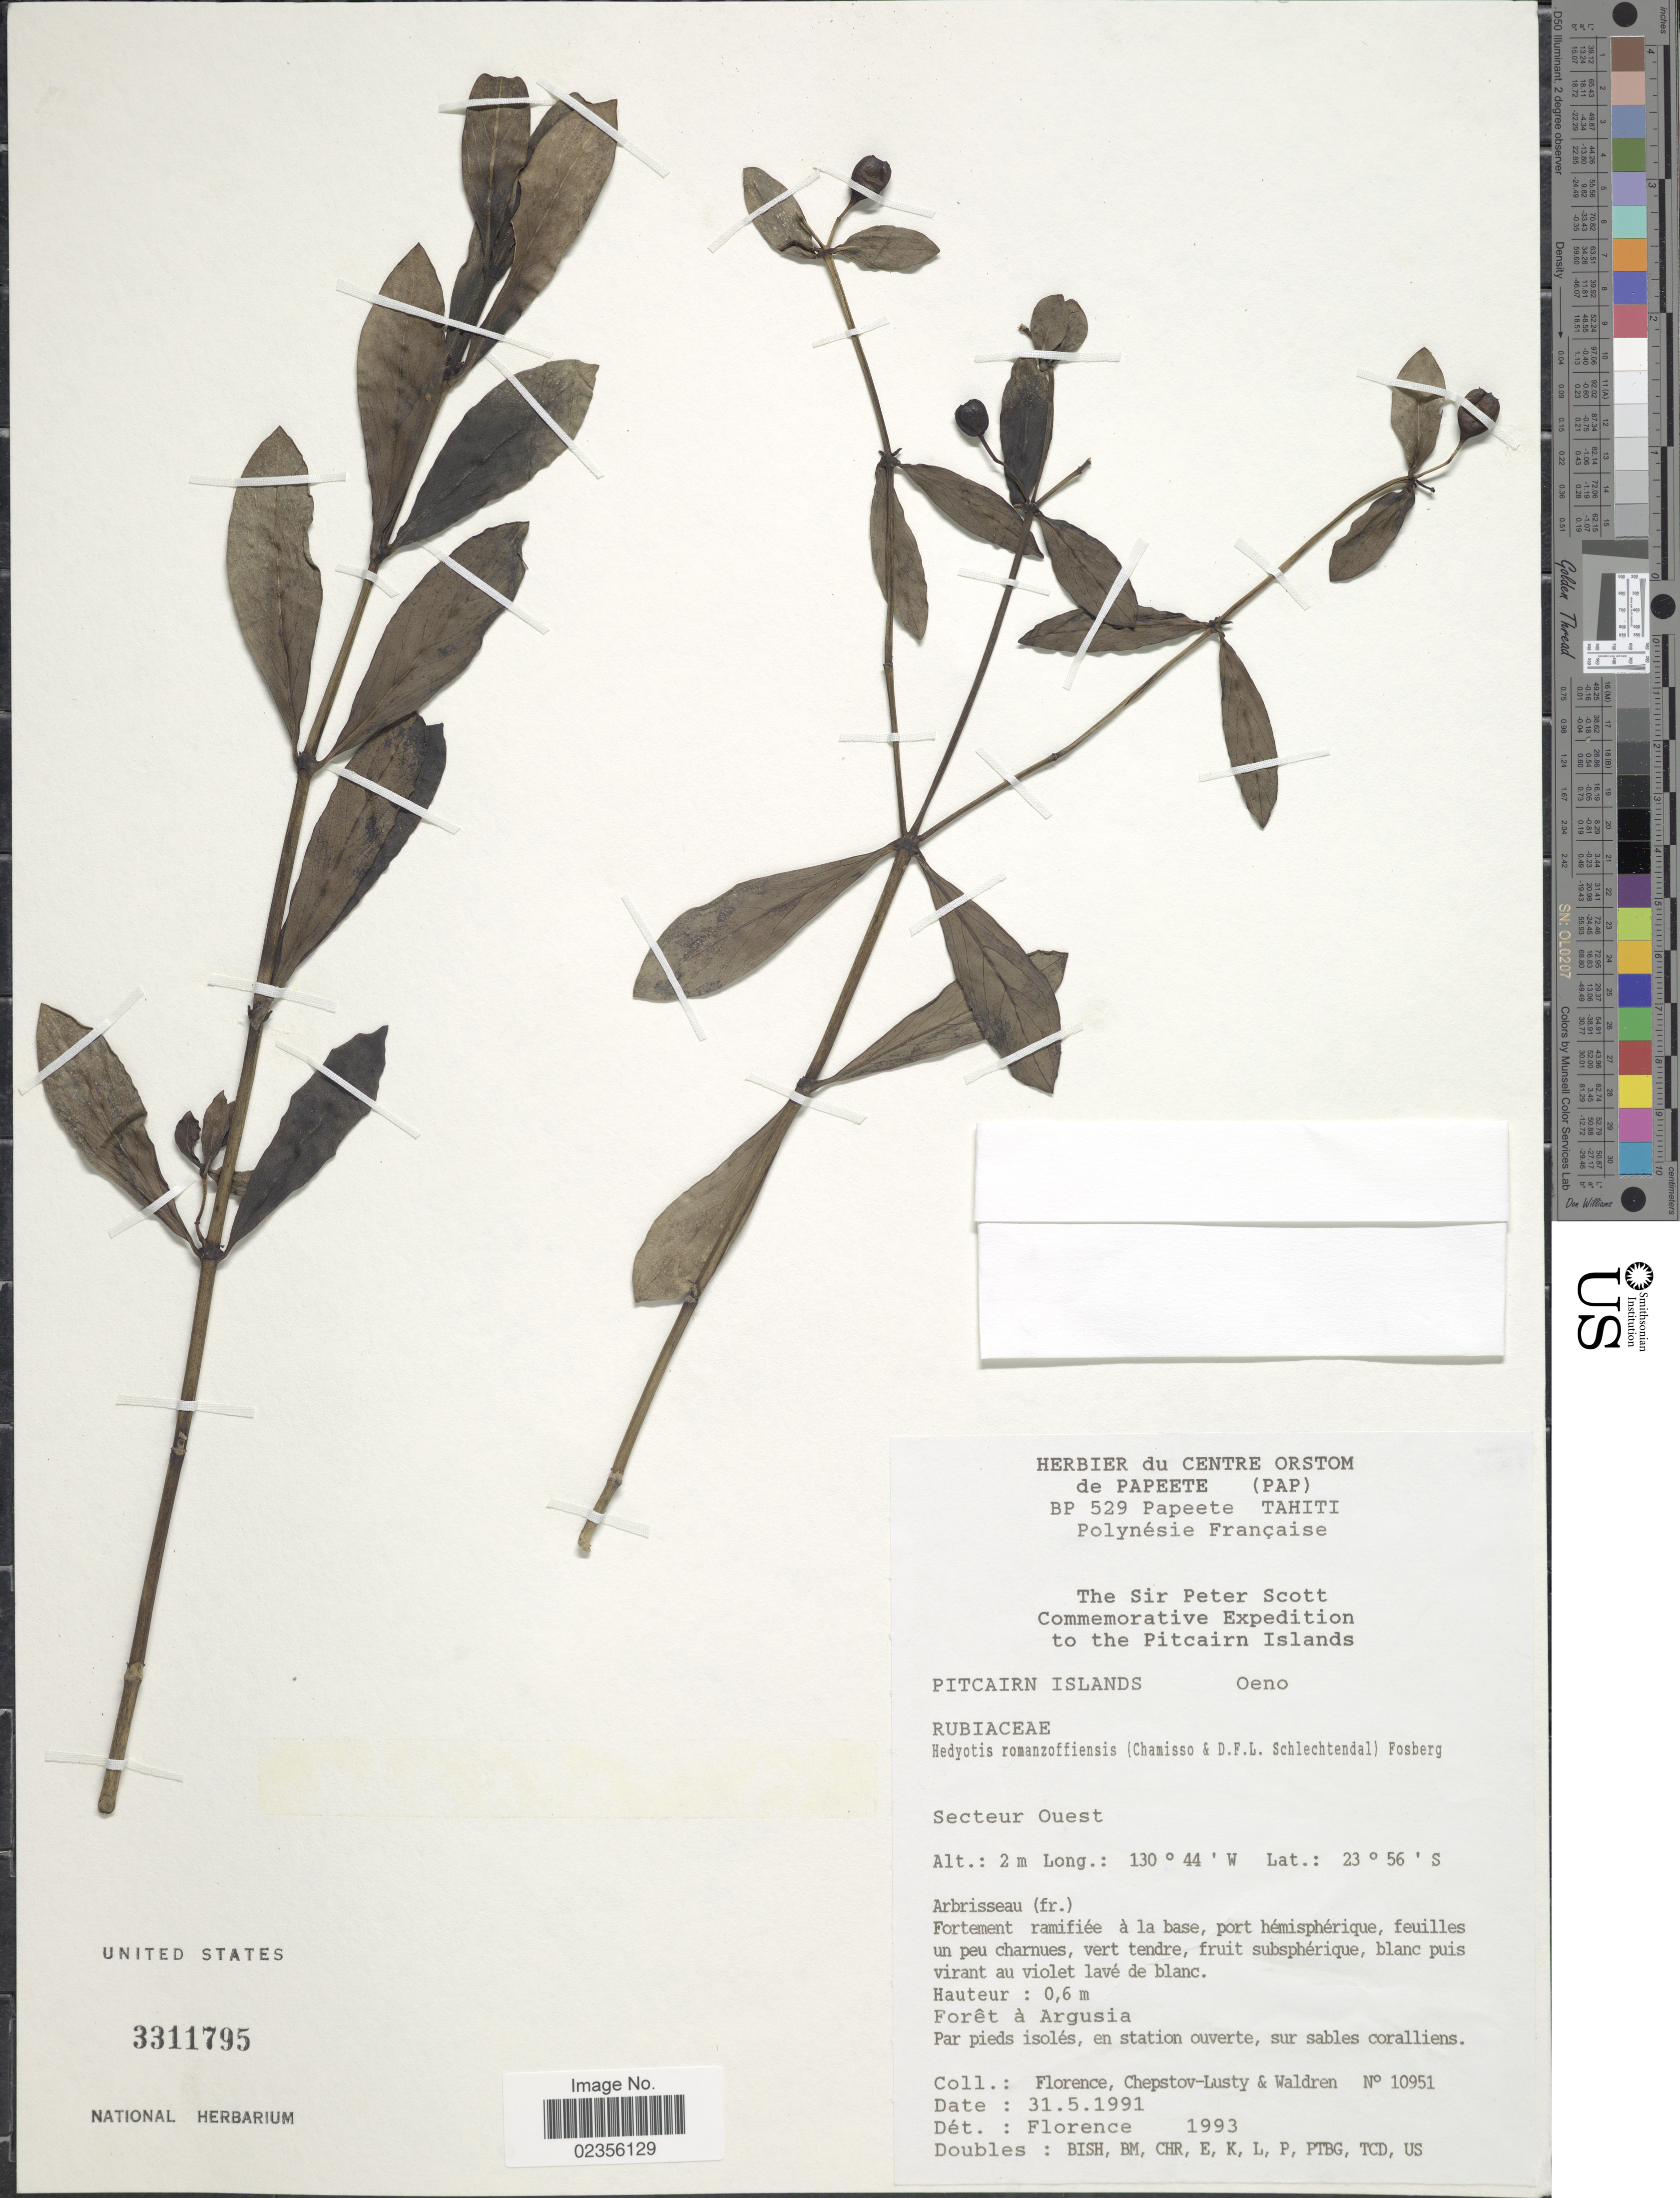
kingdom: Plantae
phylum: Tracheophyta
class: Magnoliopsida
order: Gentianales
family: Rubiaceae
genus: Kadua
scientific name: Kadua romanzoffiensis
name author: Cham. & Schltdl.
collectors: -. Florence, -. Chepstov-lusty & Waldren, --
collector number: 10951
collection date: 1991-05-31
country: Pitcairn Islands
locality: Oeno. Secteur Ouest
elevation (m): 2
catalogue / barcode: US 3311795